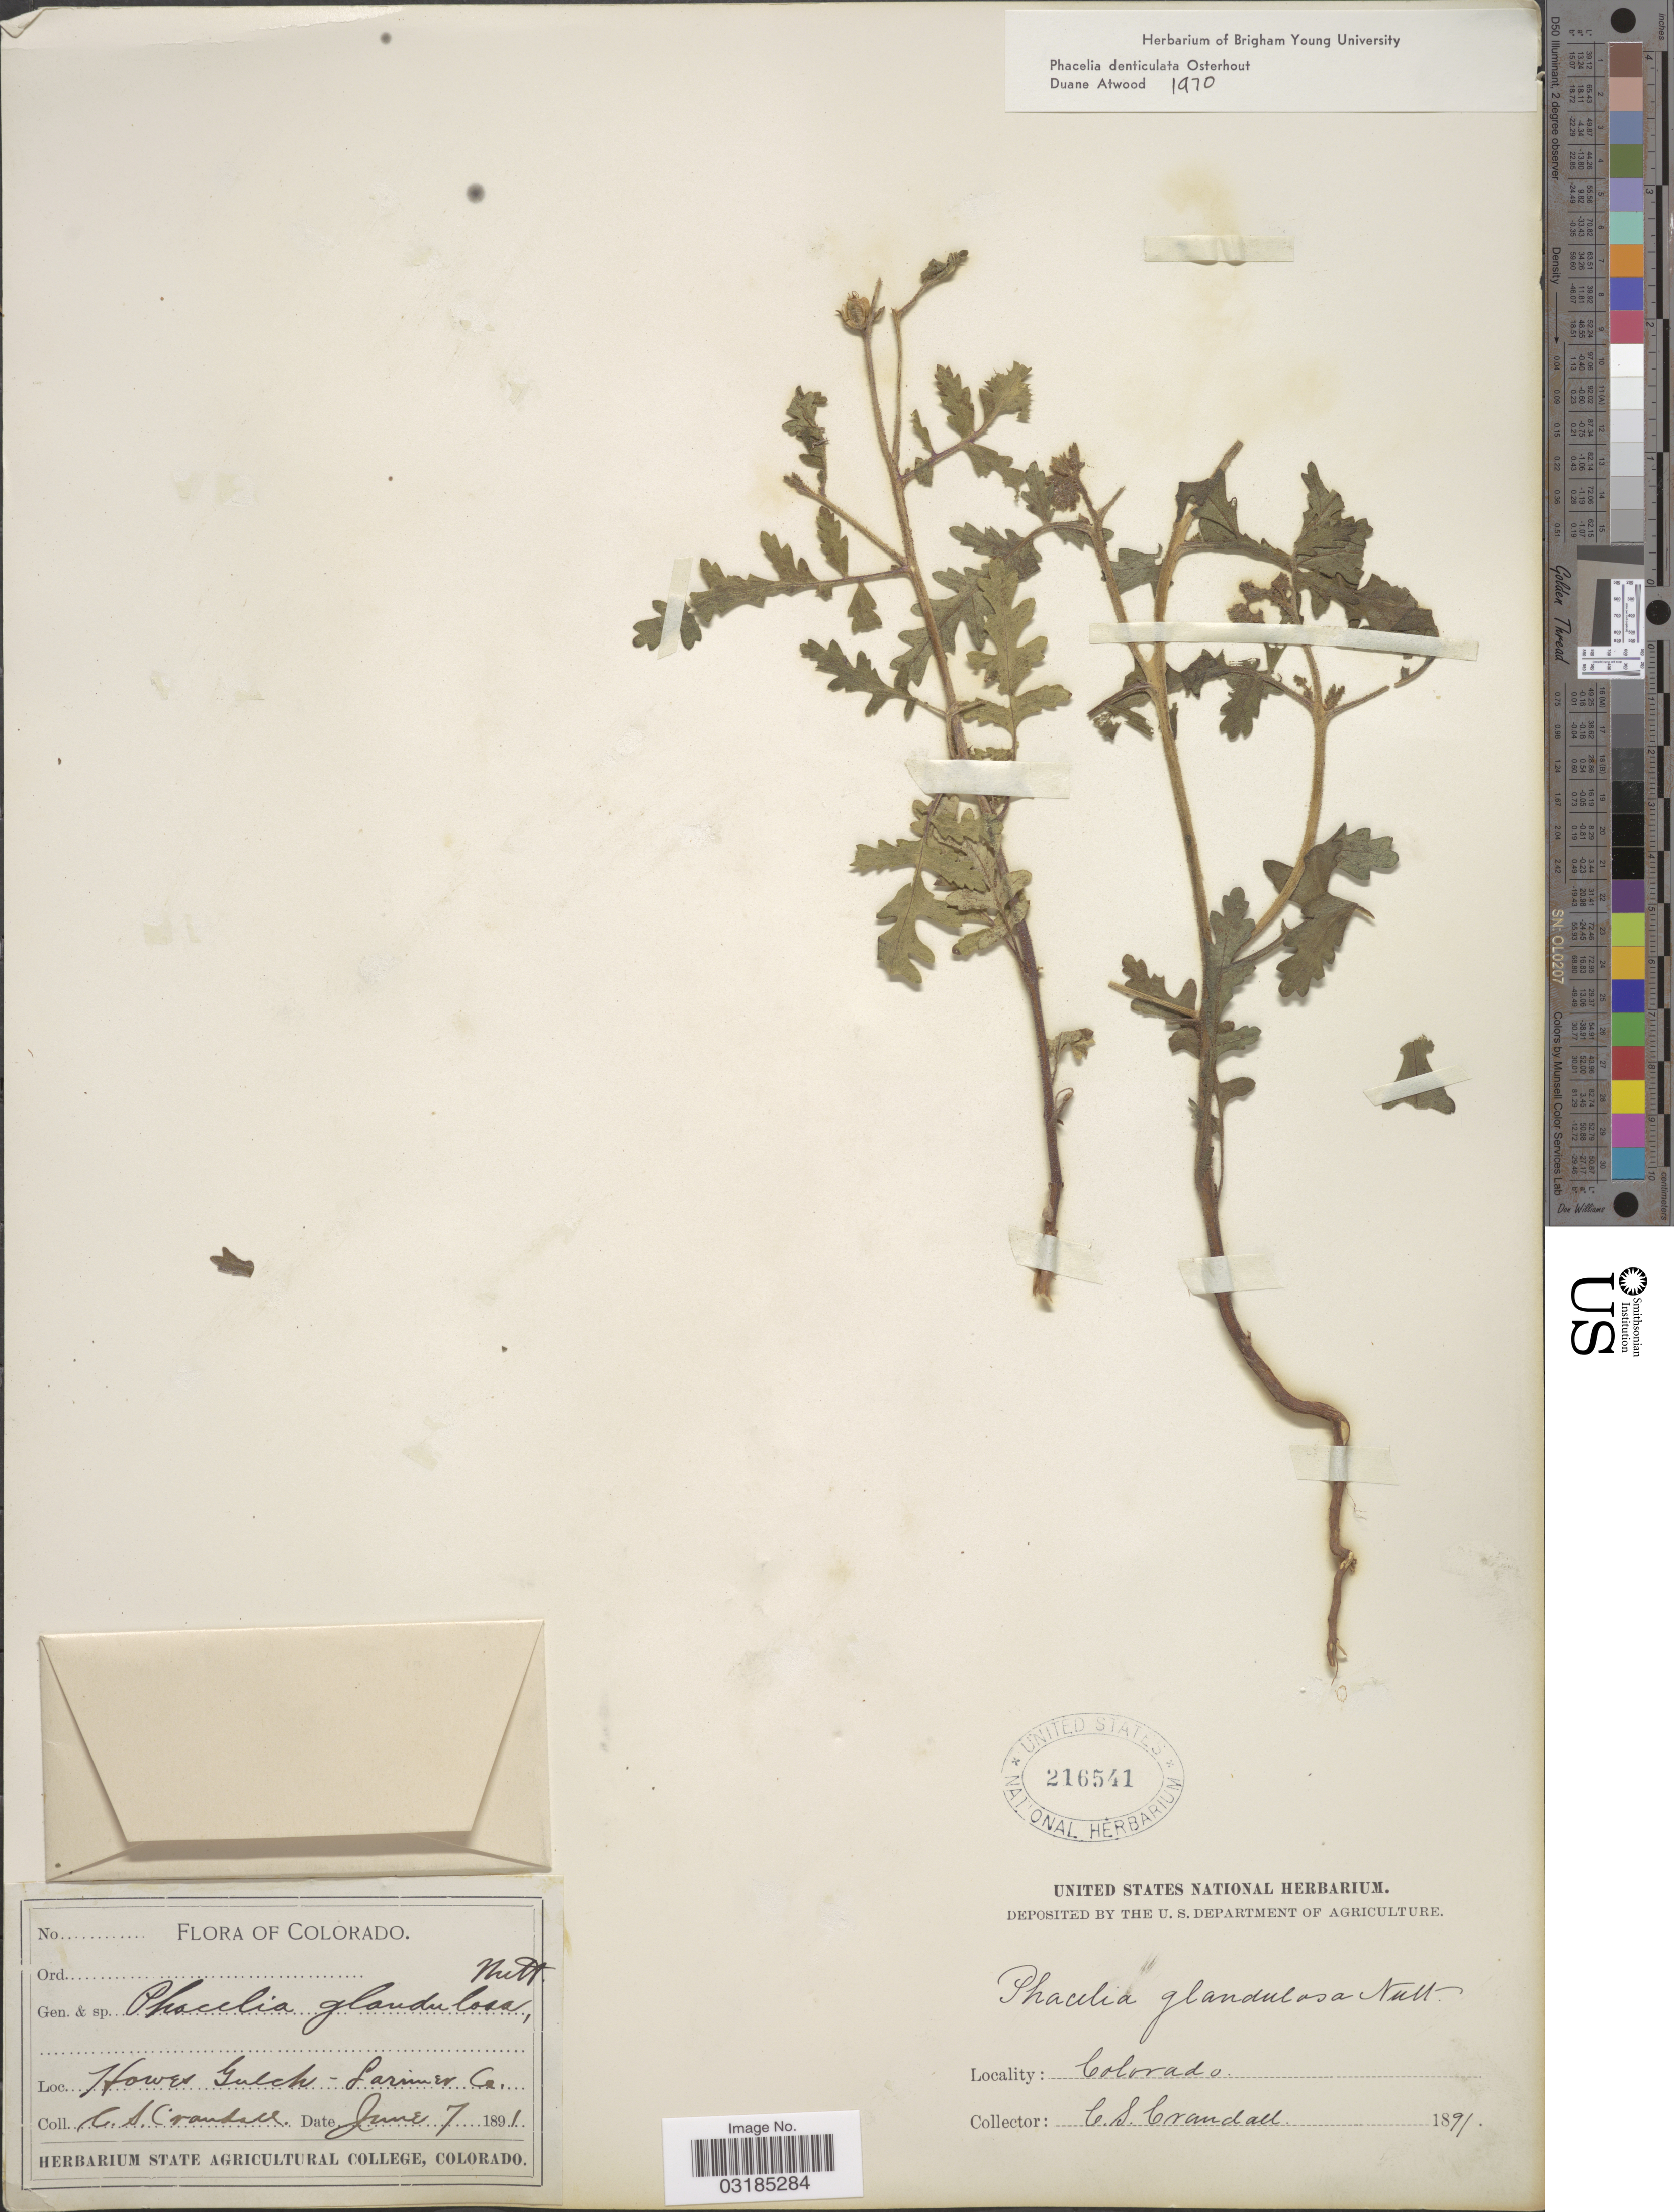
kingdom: Plantae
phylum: Tracheophyta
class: Magnoliopsida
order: Boraginales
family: Hydrophyllaceae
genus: Phacelia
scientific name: Phacelia denticulata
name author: Osterh.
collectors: C. Crandall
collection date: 1891-06-07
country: United States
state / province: Colorado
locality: Howes Gulch - Larimer Co.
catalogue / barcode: US 216541